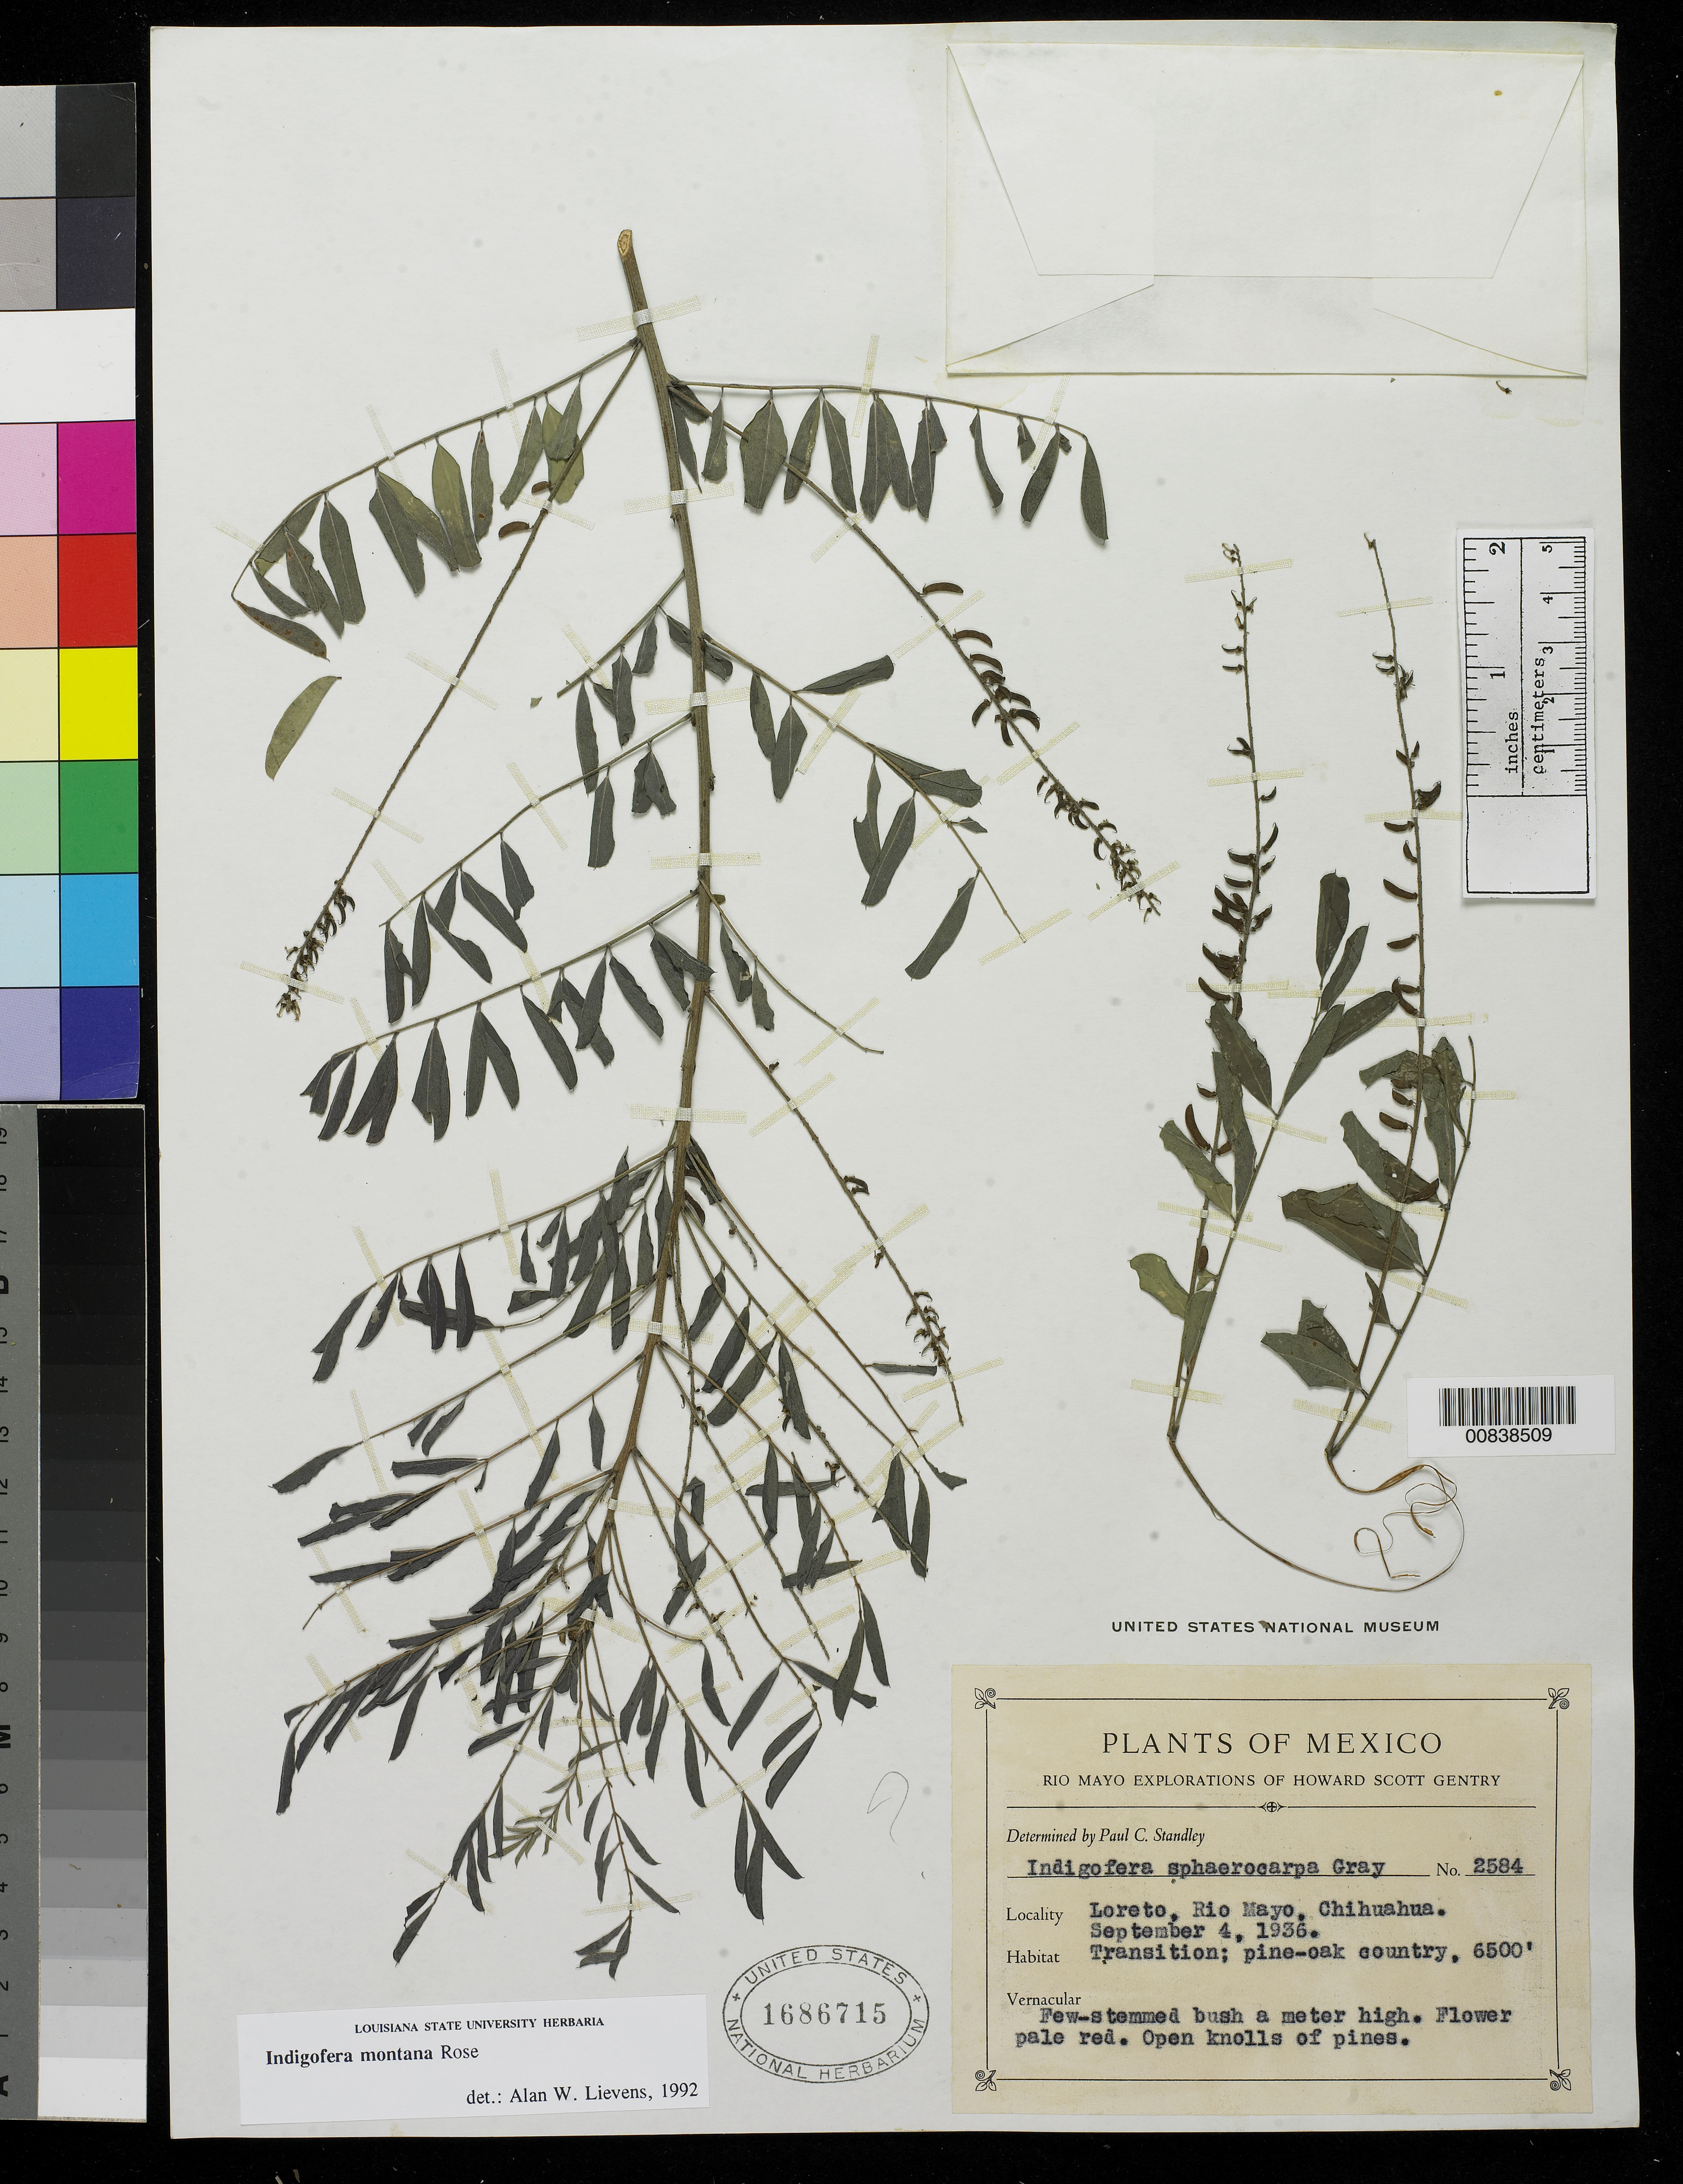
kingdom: Plantae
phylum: Tracheophyta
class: Magnoliopsida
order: Fabales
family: Fabaceae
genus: Indigofera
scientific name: Indigofera montana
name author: Rose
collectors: H. S. Gentry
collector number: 2584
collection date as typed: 04 Sep 1936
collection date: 1936-09-04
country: Mexico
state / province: Chihuahua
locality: Loreto, Rio Mayo, Chihuahua.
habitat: Open knolls of pines. Transition; pine-oak country.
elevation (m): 1981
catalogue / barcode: US 1686715